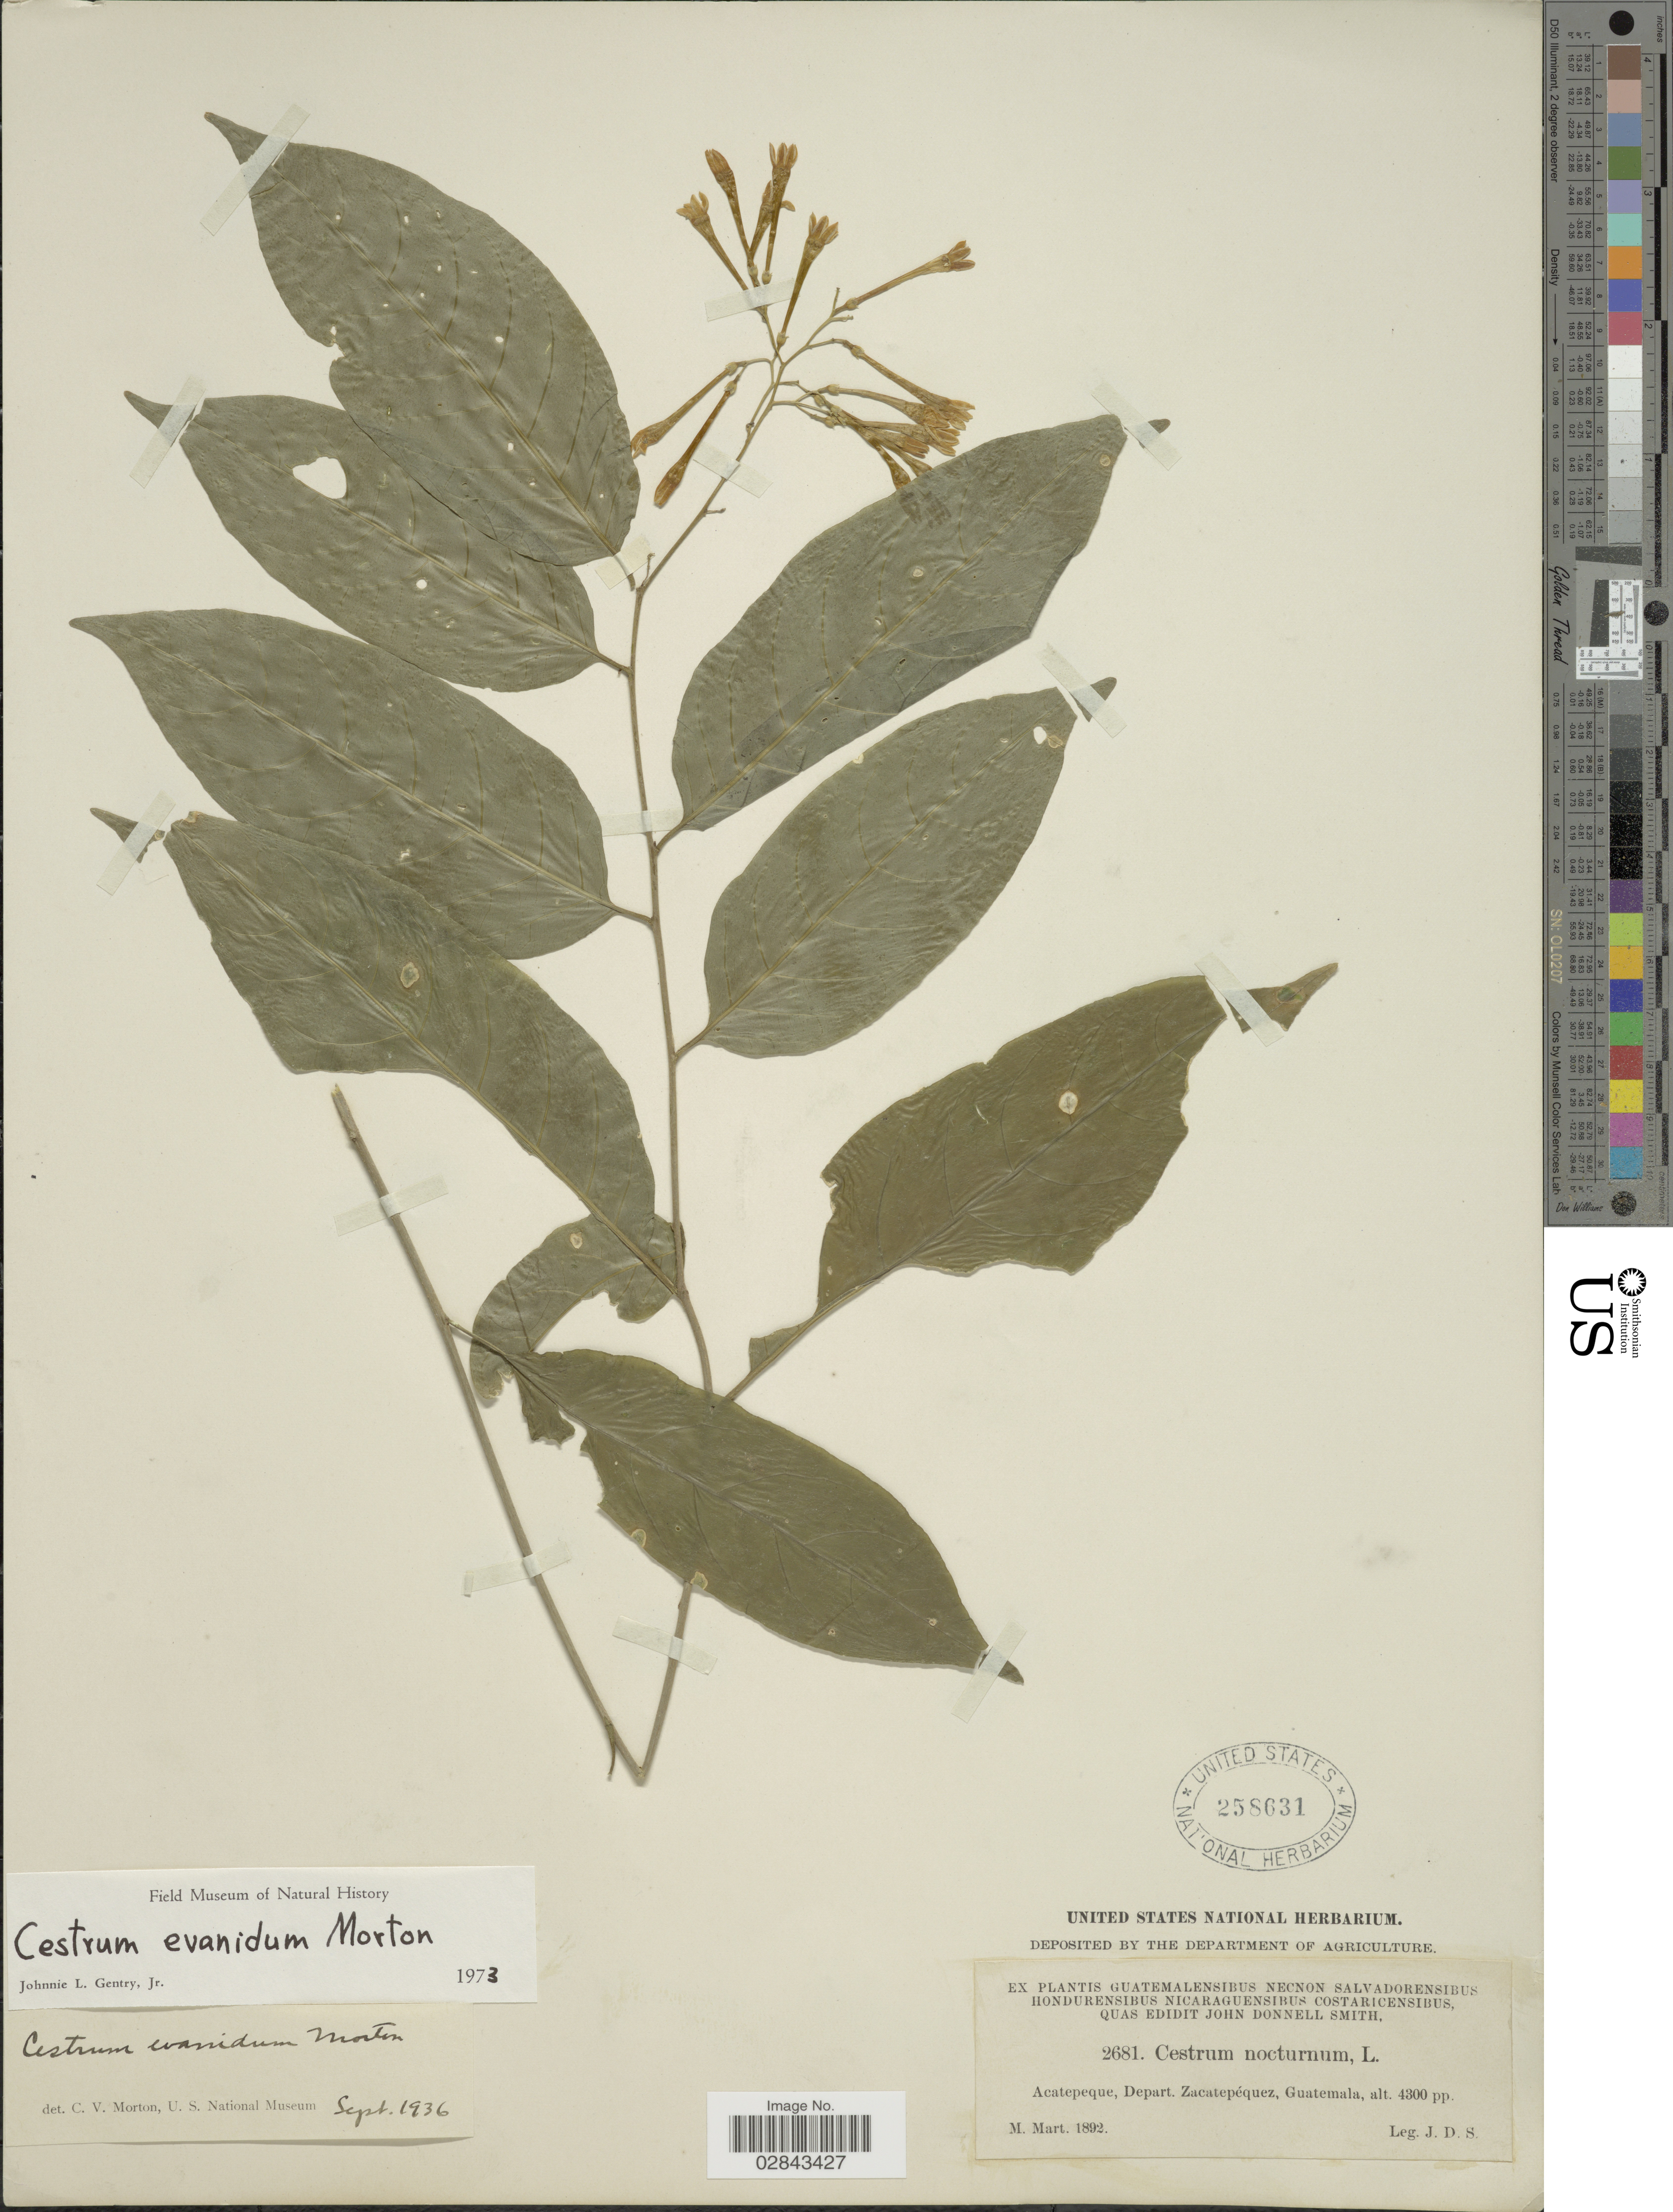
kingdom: Plantae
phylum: Tracheophyta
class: Magnoliopsida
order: Solanales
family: Solanaceae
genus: Cestrum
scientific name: Cestrum evanidum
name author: C.V. Morton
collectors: J. Donnell Smith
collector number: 2681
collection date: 1892-03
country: Guatemala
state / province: Sacatepéquez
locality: Acatepeque, Depart. Zacatepéquez.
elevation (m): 1311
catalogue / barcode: US 258631